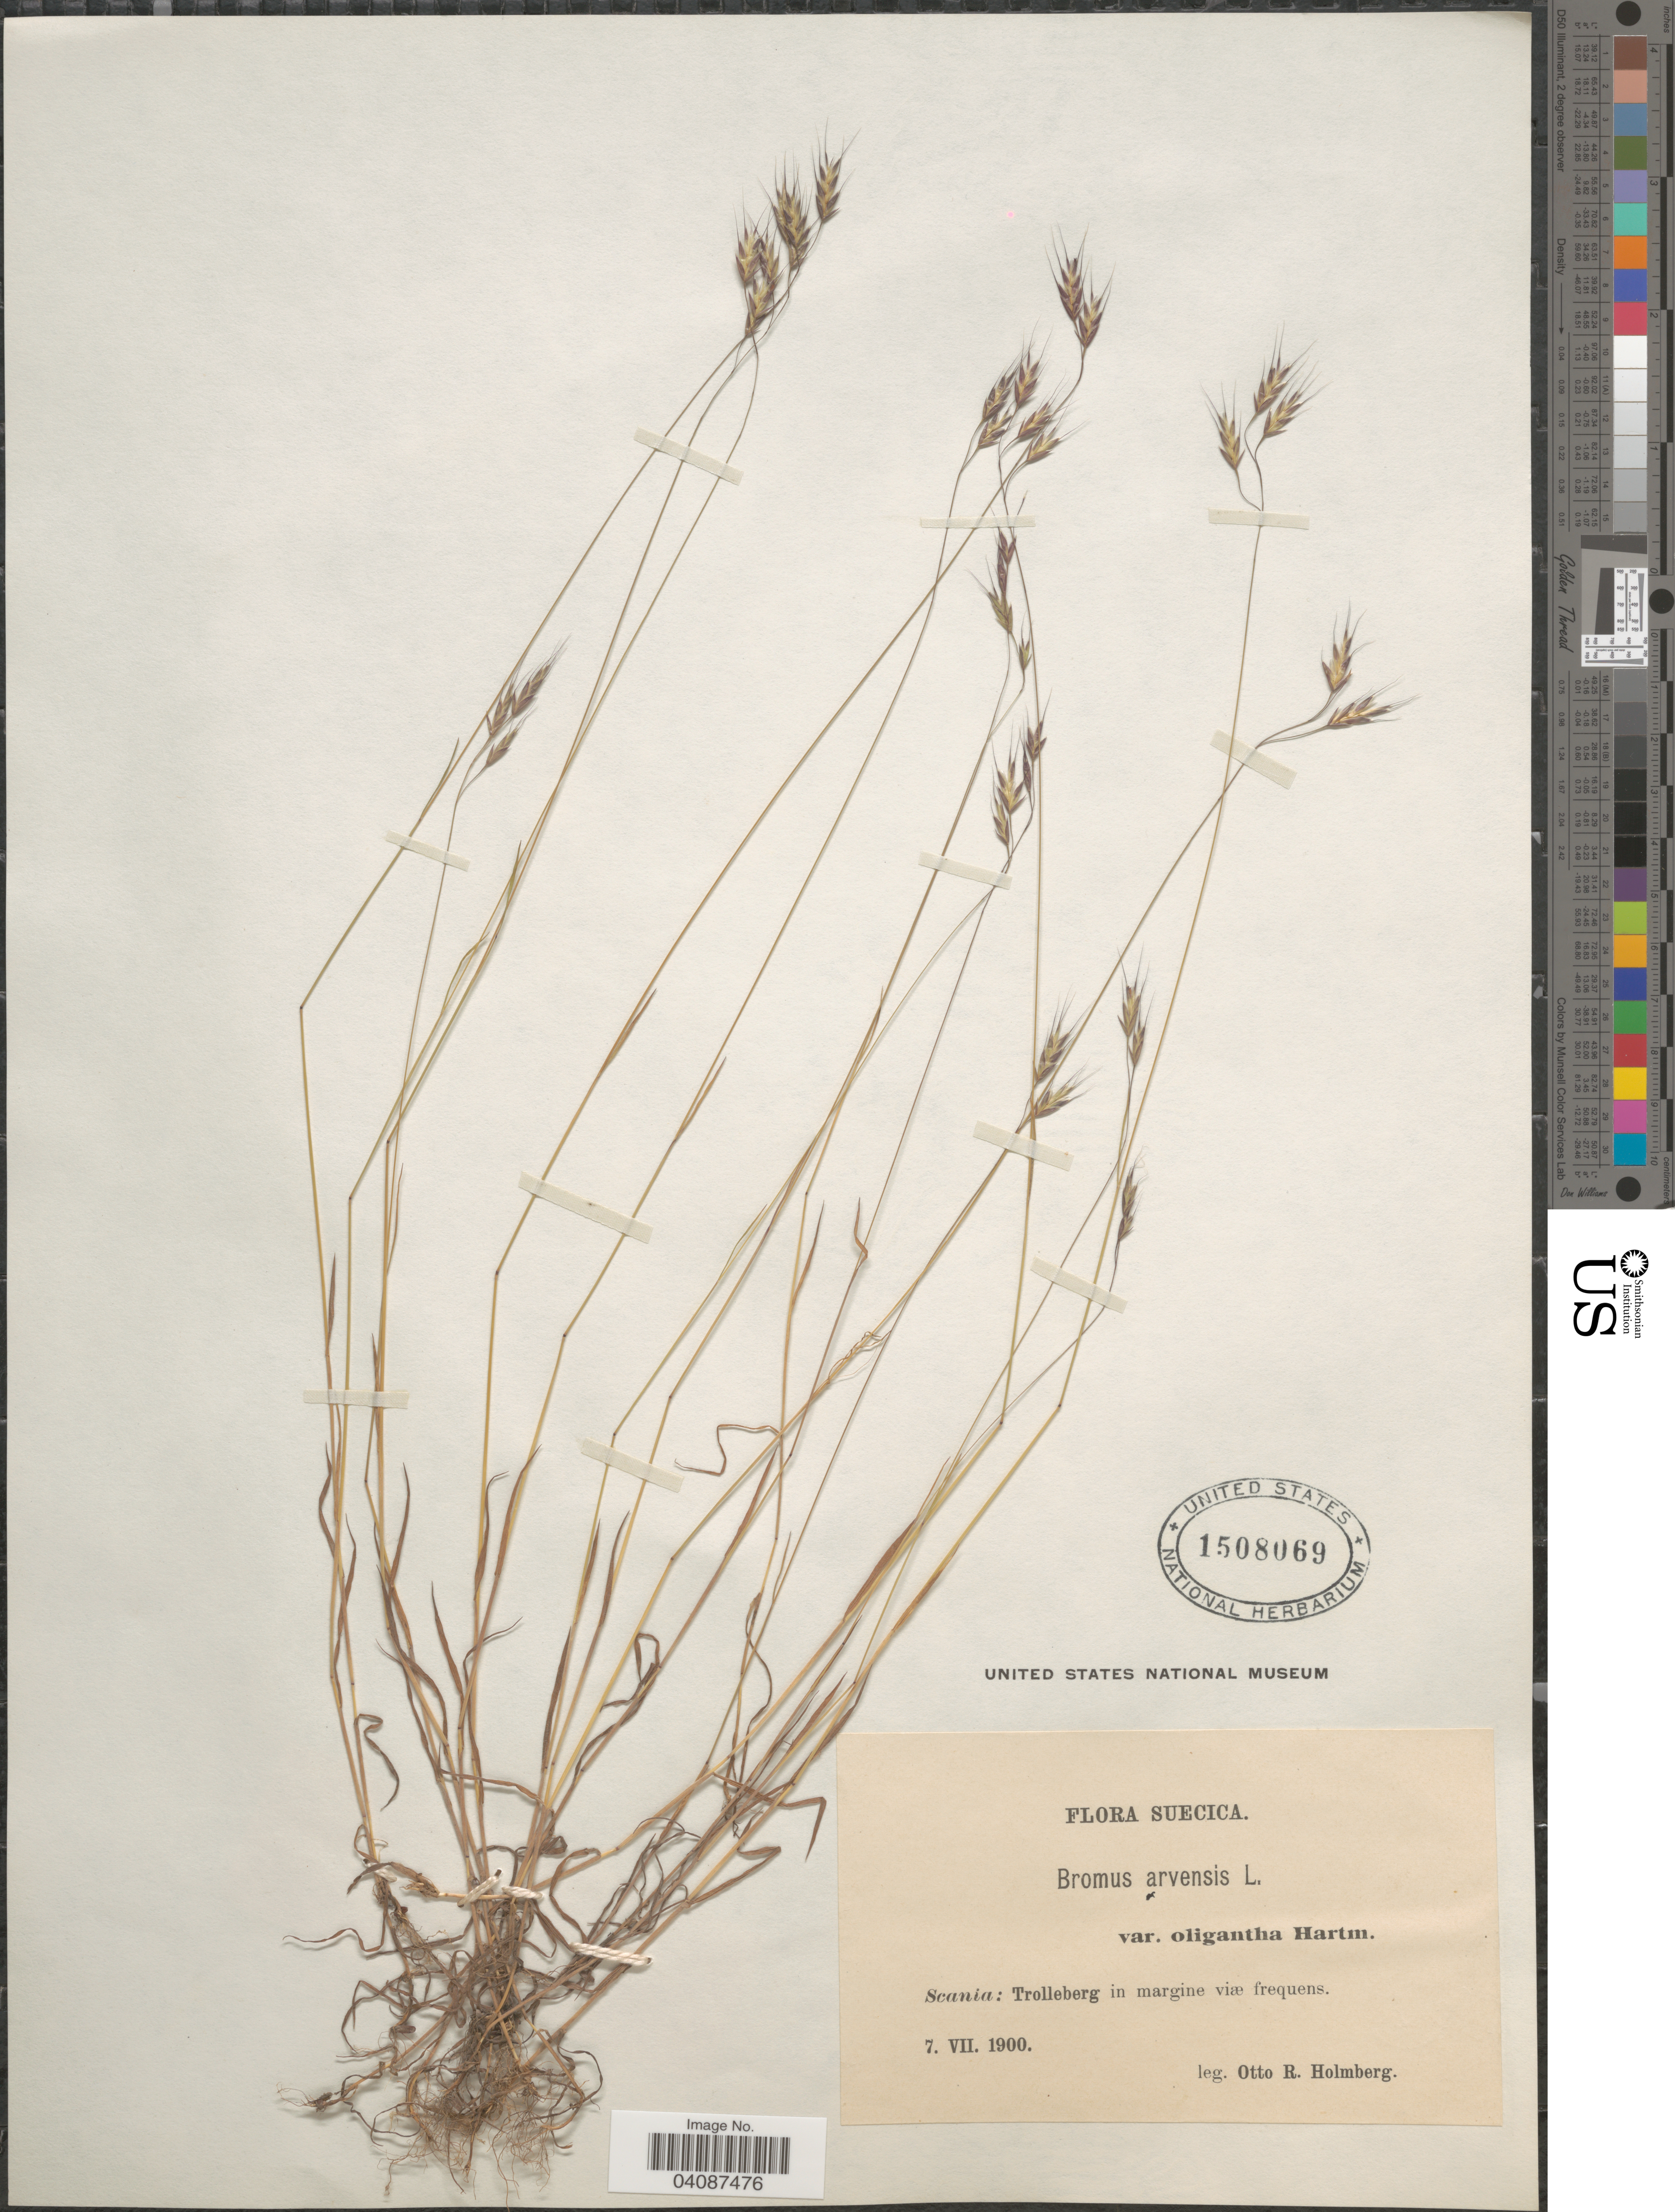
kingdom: Plantae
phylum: Tracheophyta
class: Liliopsida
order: Poales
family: Poaceae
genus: Bromus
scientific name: Bromus arvensis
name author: L.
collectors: O. Holmberg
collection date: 1900-07-07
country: Sweden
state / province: Skåne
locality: Suecica. Scania: Trolleberg in margine viæ frequens.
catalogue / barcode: US 1508069